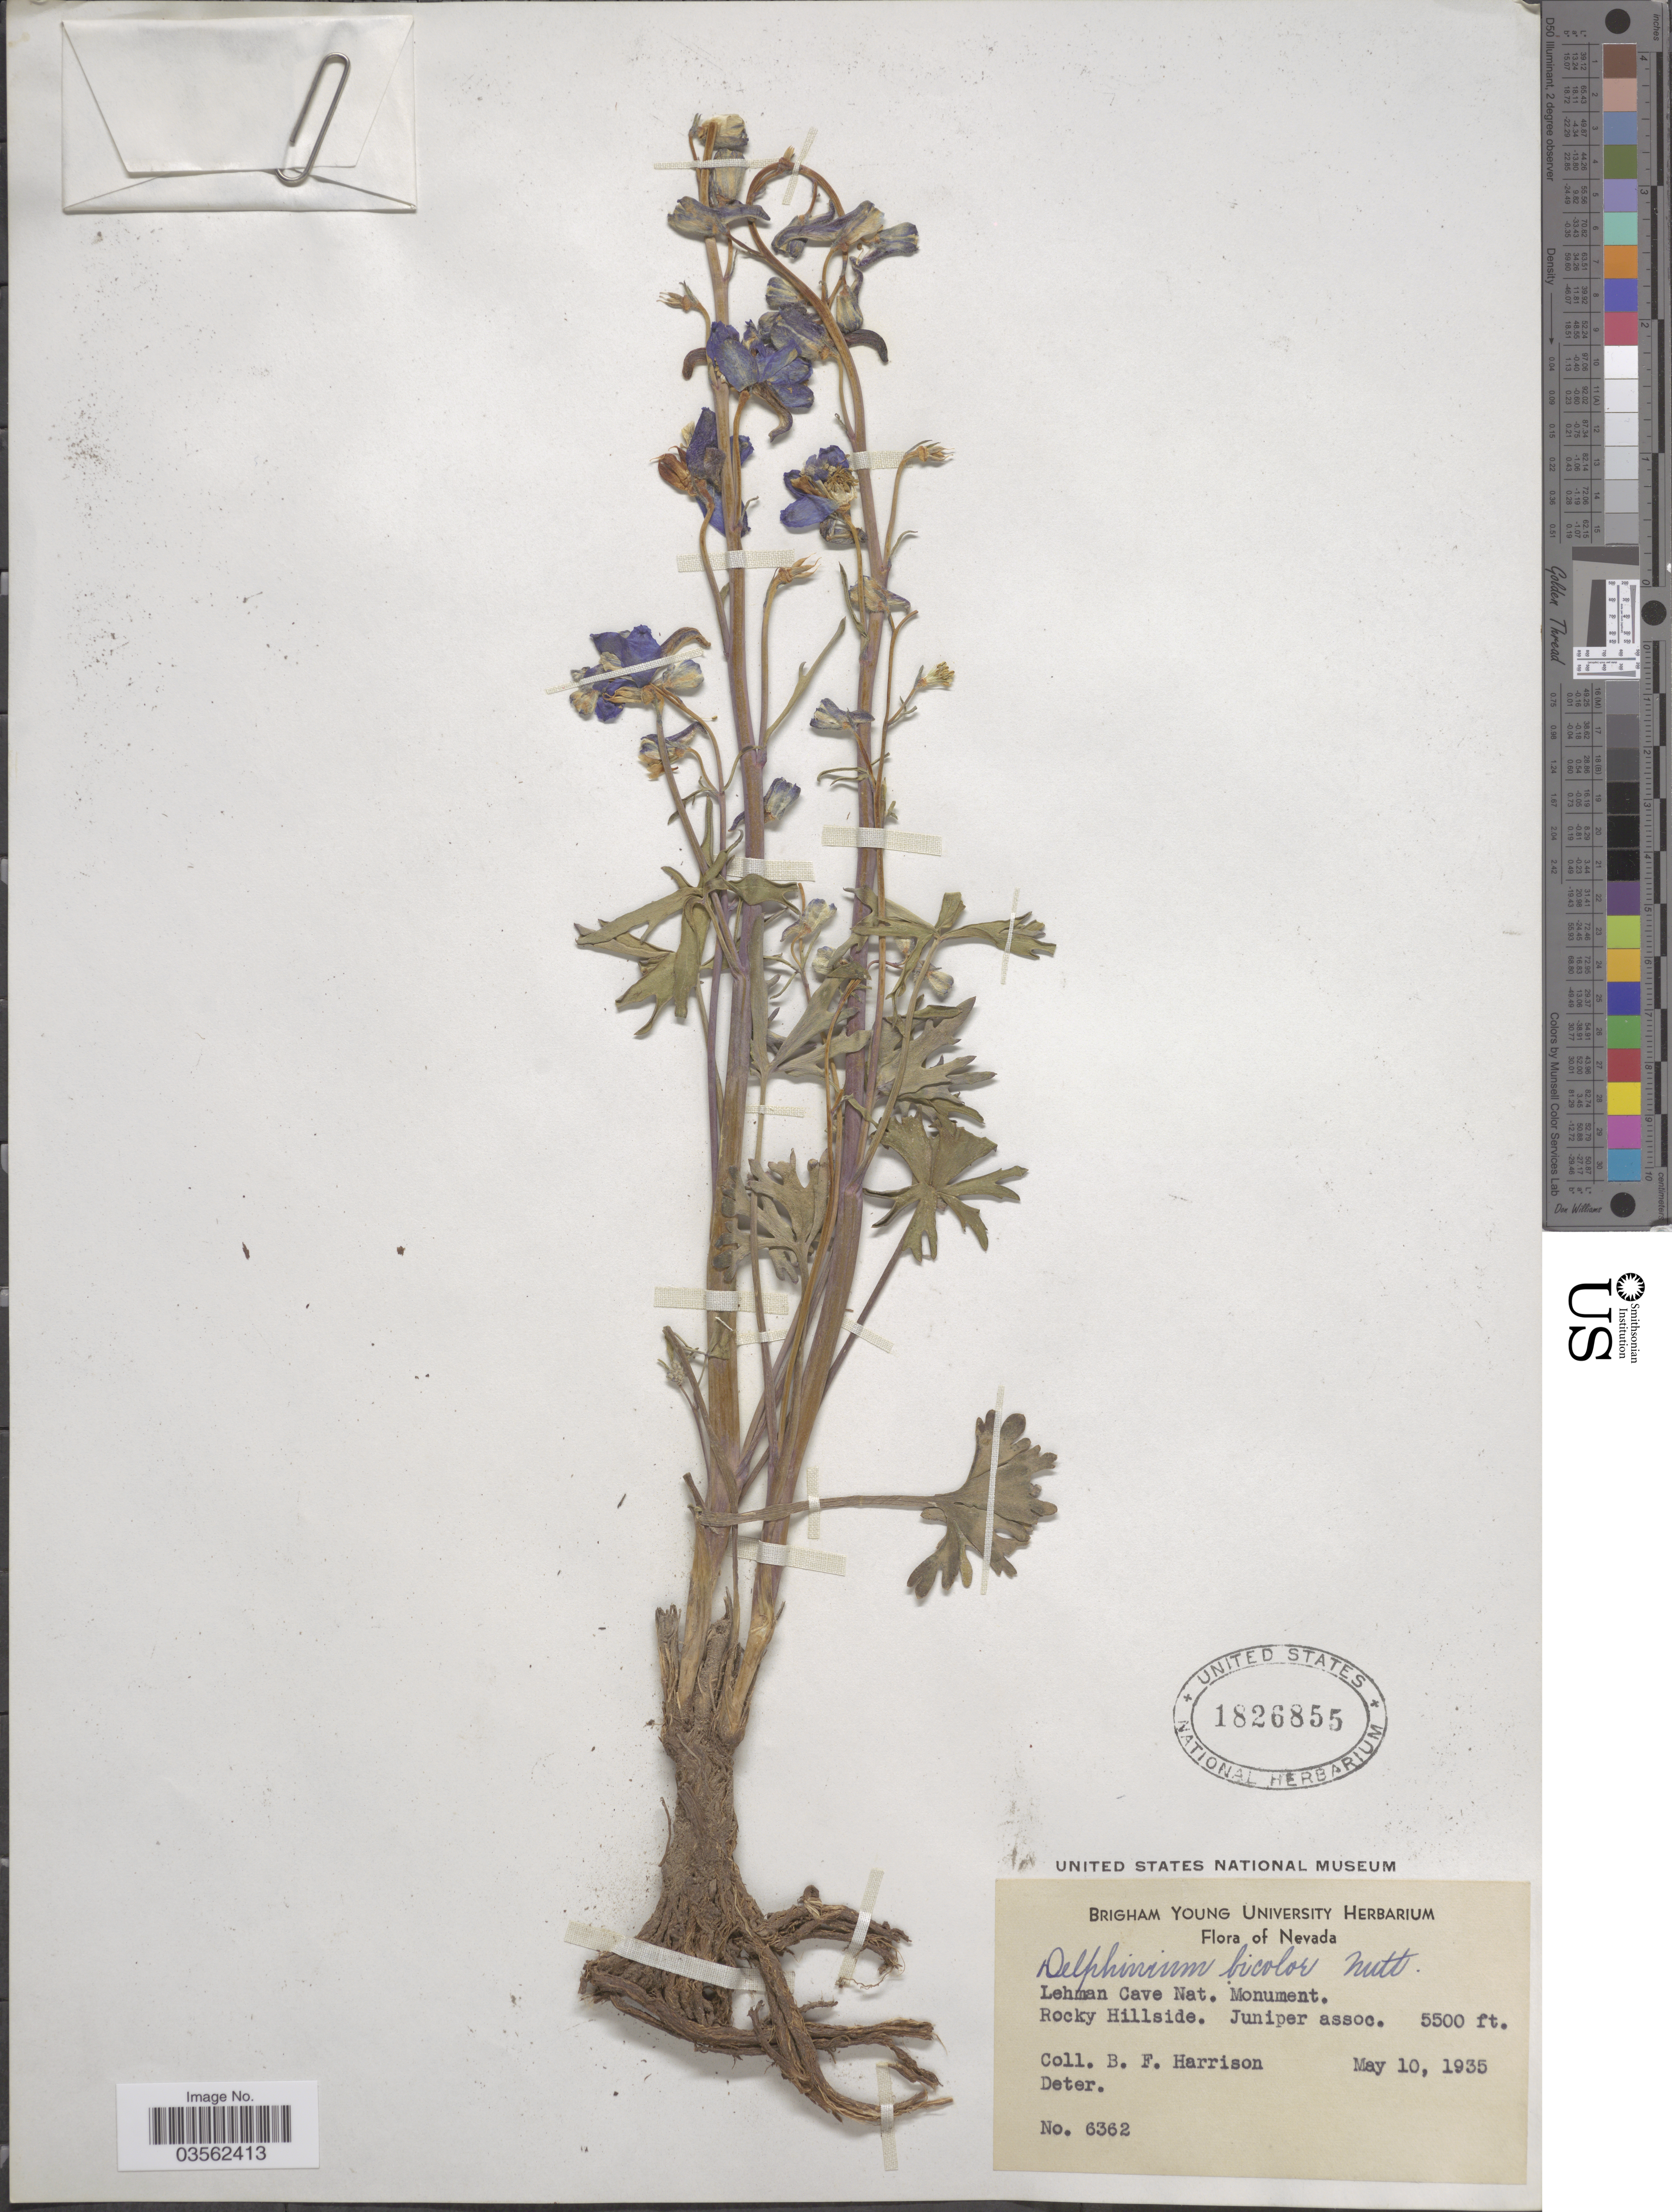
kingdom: Plantae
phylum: Tracheophyta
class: Magnoliopsida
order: Ranunculales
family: Ranunculaceae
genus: Delphinium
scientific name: Delphinium bicolor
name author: Nutt.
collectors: B. F. Harrison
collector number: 6362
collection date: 1935-05-10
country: United States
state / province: Nevada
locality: Lehman Cave Nat. Monument.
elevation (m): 1676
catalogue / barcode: US 1826855